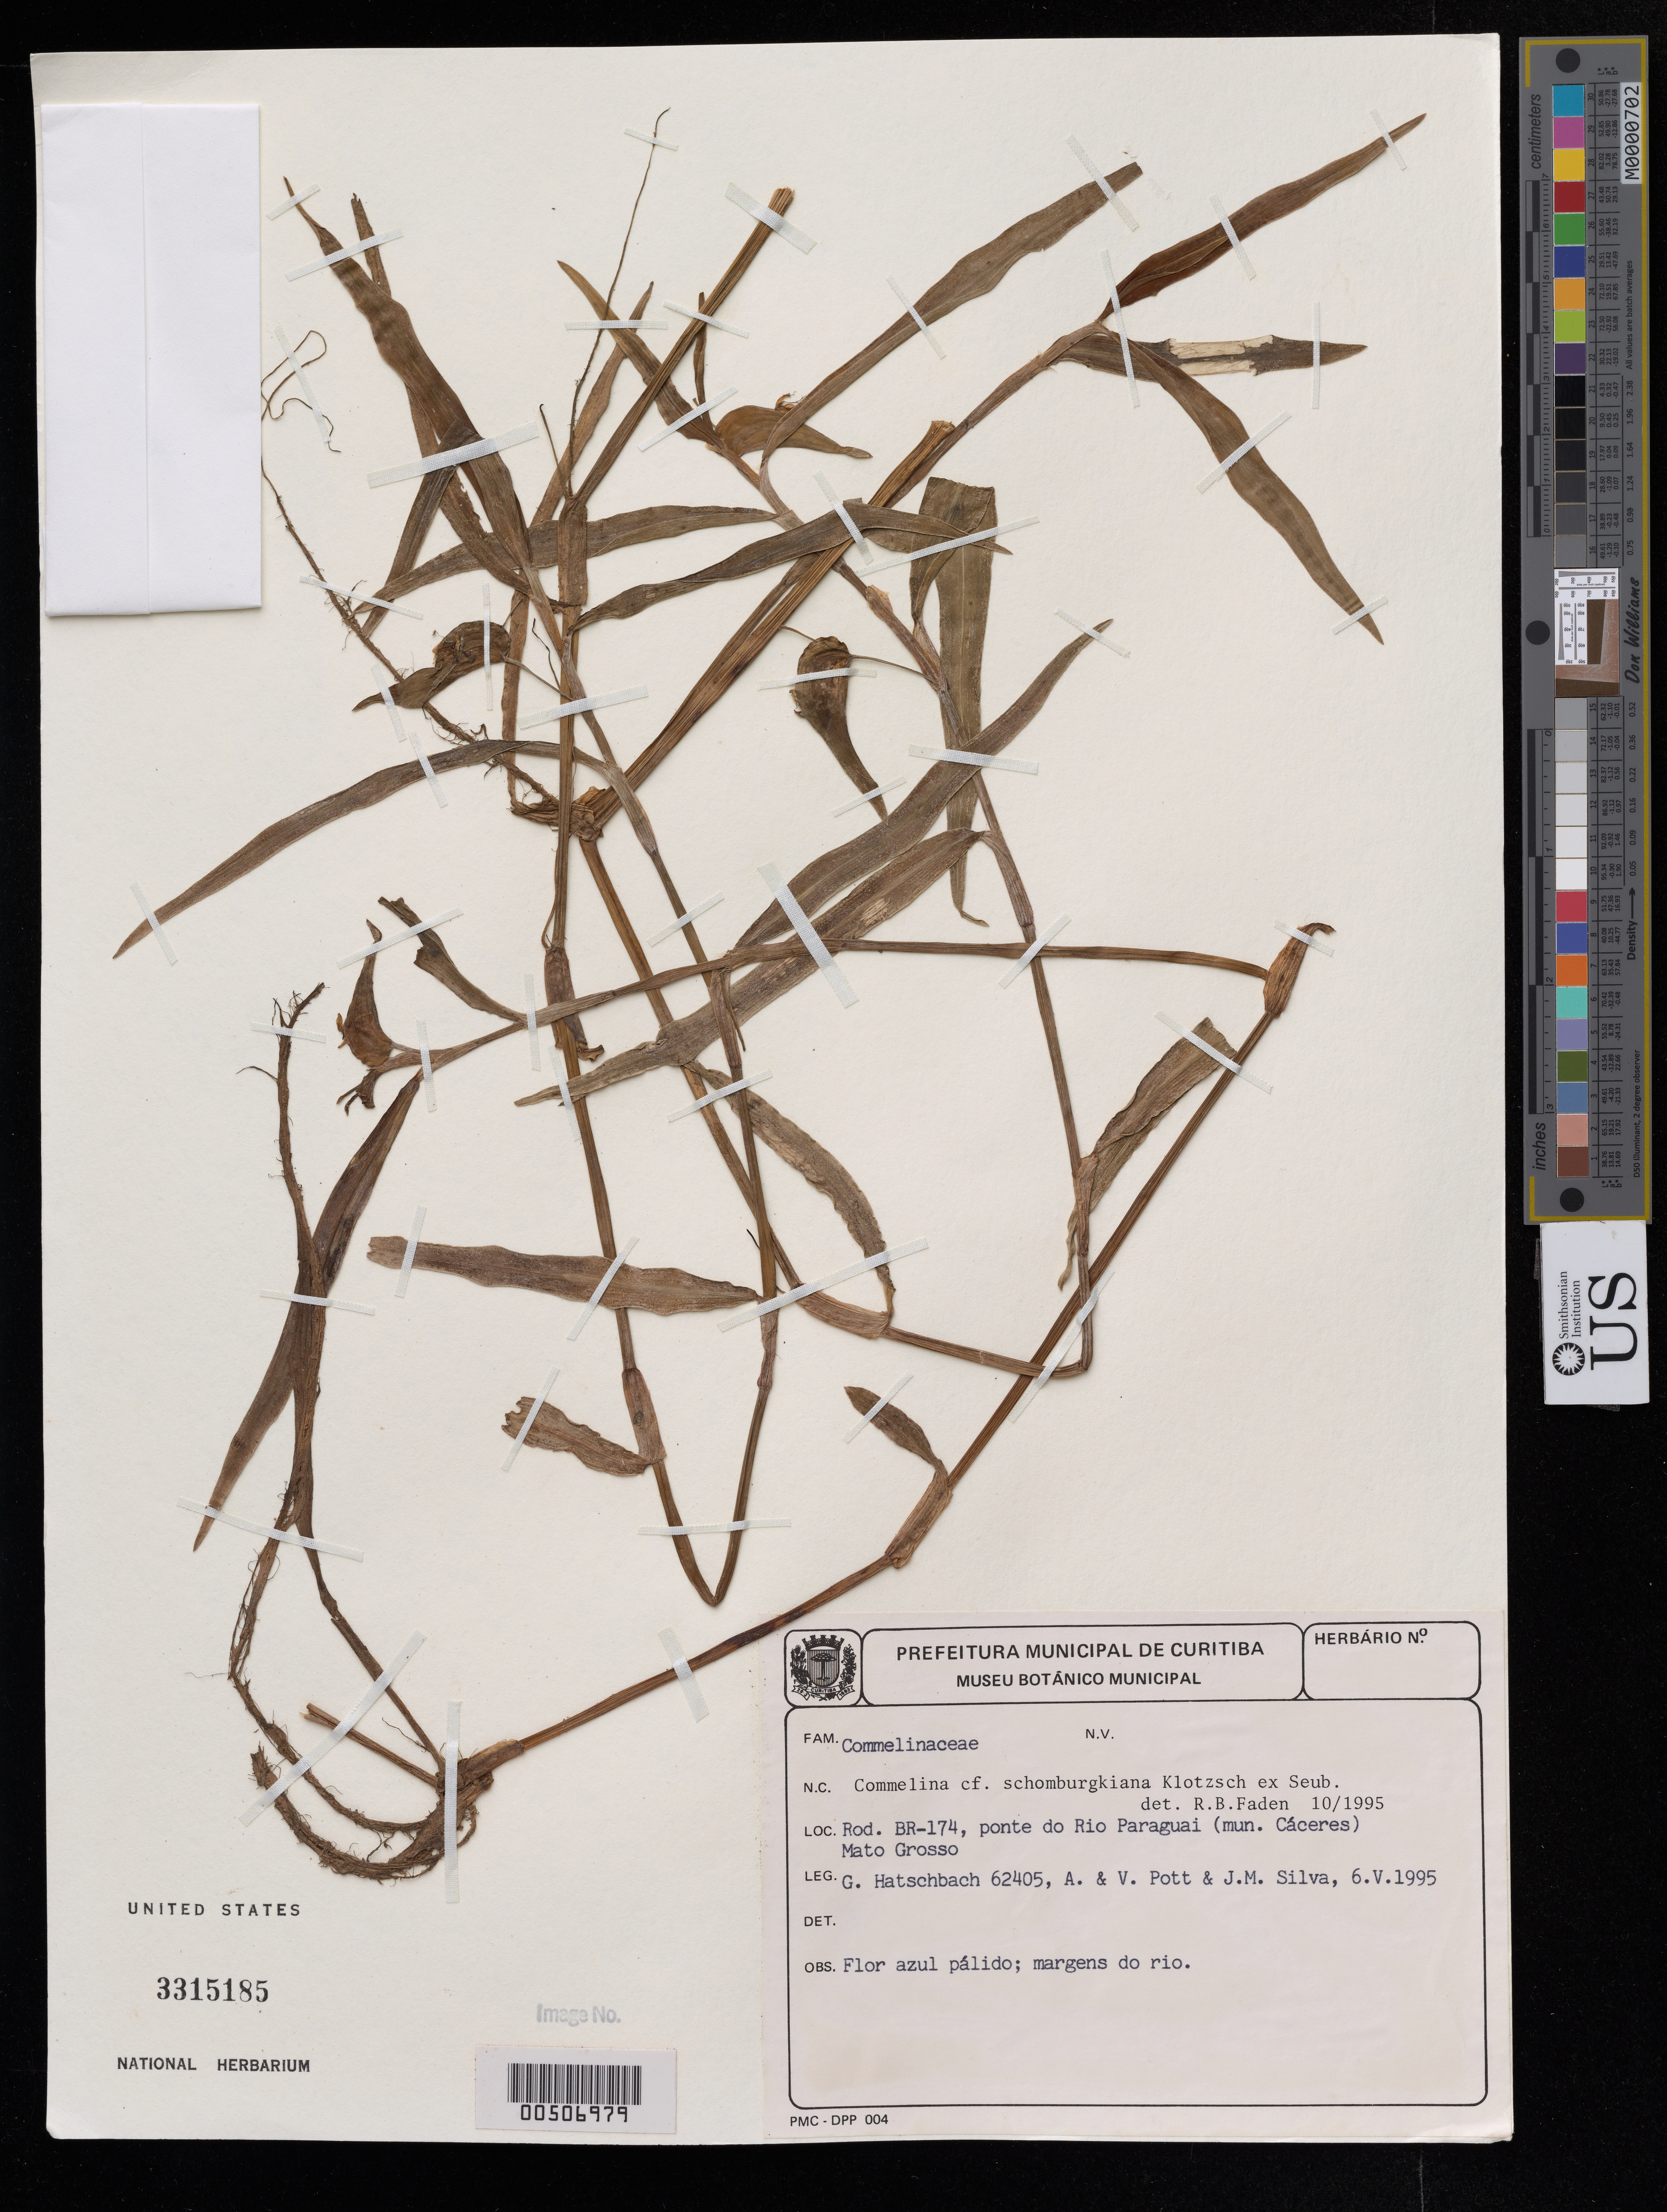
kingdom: Plantae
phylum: Tracheophyta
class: Liliopsida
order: Commelinales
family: Commelinaceae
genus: Commelina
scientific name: Commelina schomburgkiana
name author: Klotzsch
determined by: Faden, Robert B., (US), Smithsonian Institution - National Museum of Natural History (UNITED STATES)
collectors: G. Hatschbach, A. Pott, V. J. Pott & J. M. Silva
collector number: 62405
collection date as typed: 06 May 1995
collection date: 1995-05-06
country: Brazil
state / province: Mato Grosso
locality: Rod. br-174, ponte do rio paraguai, caceres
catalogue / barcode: US 3315185